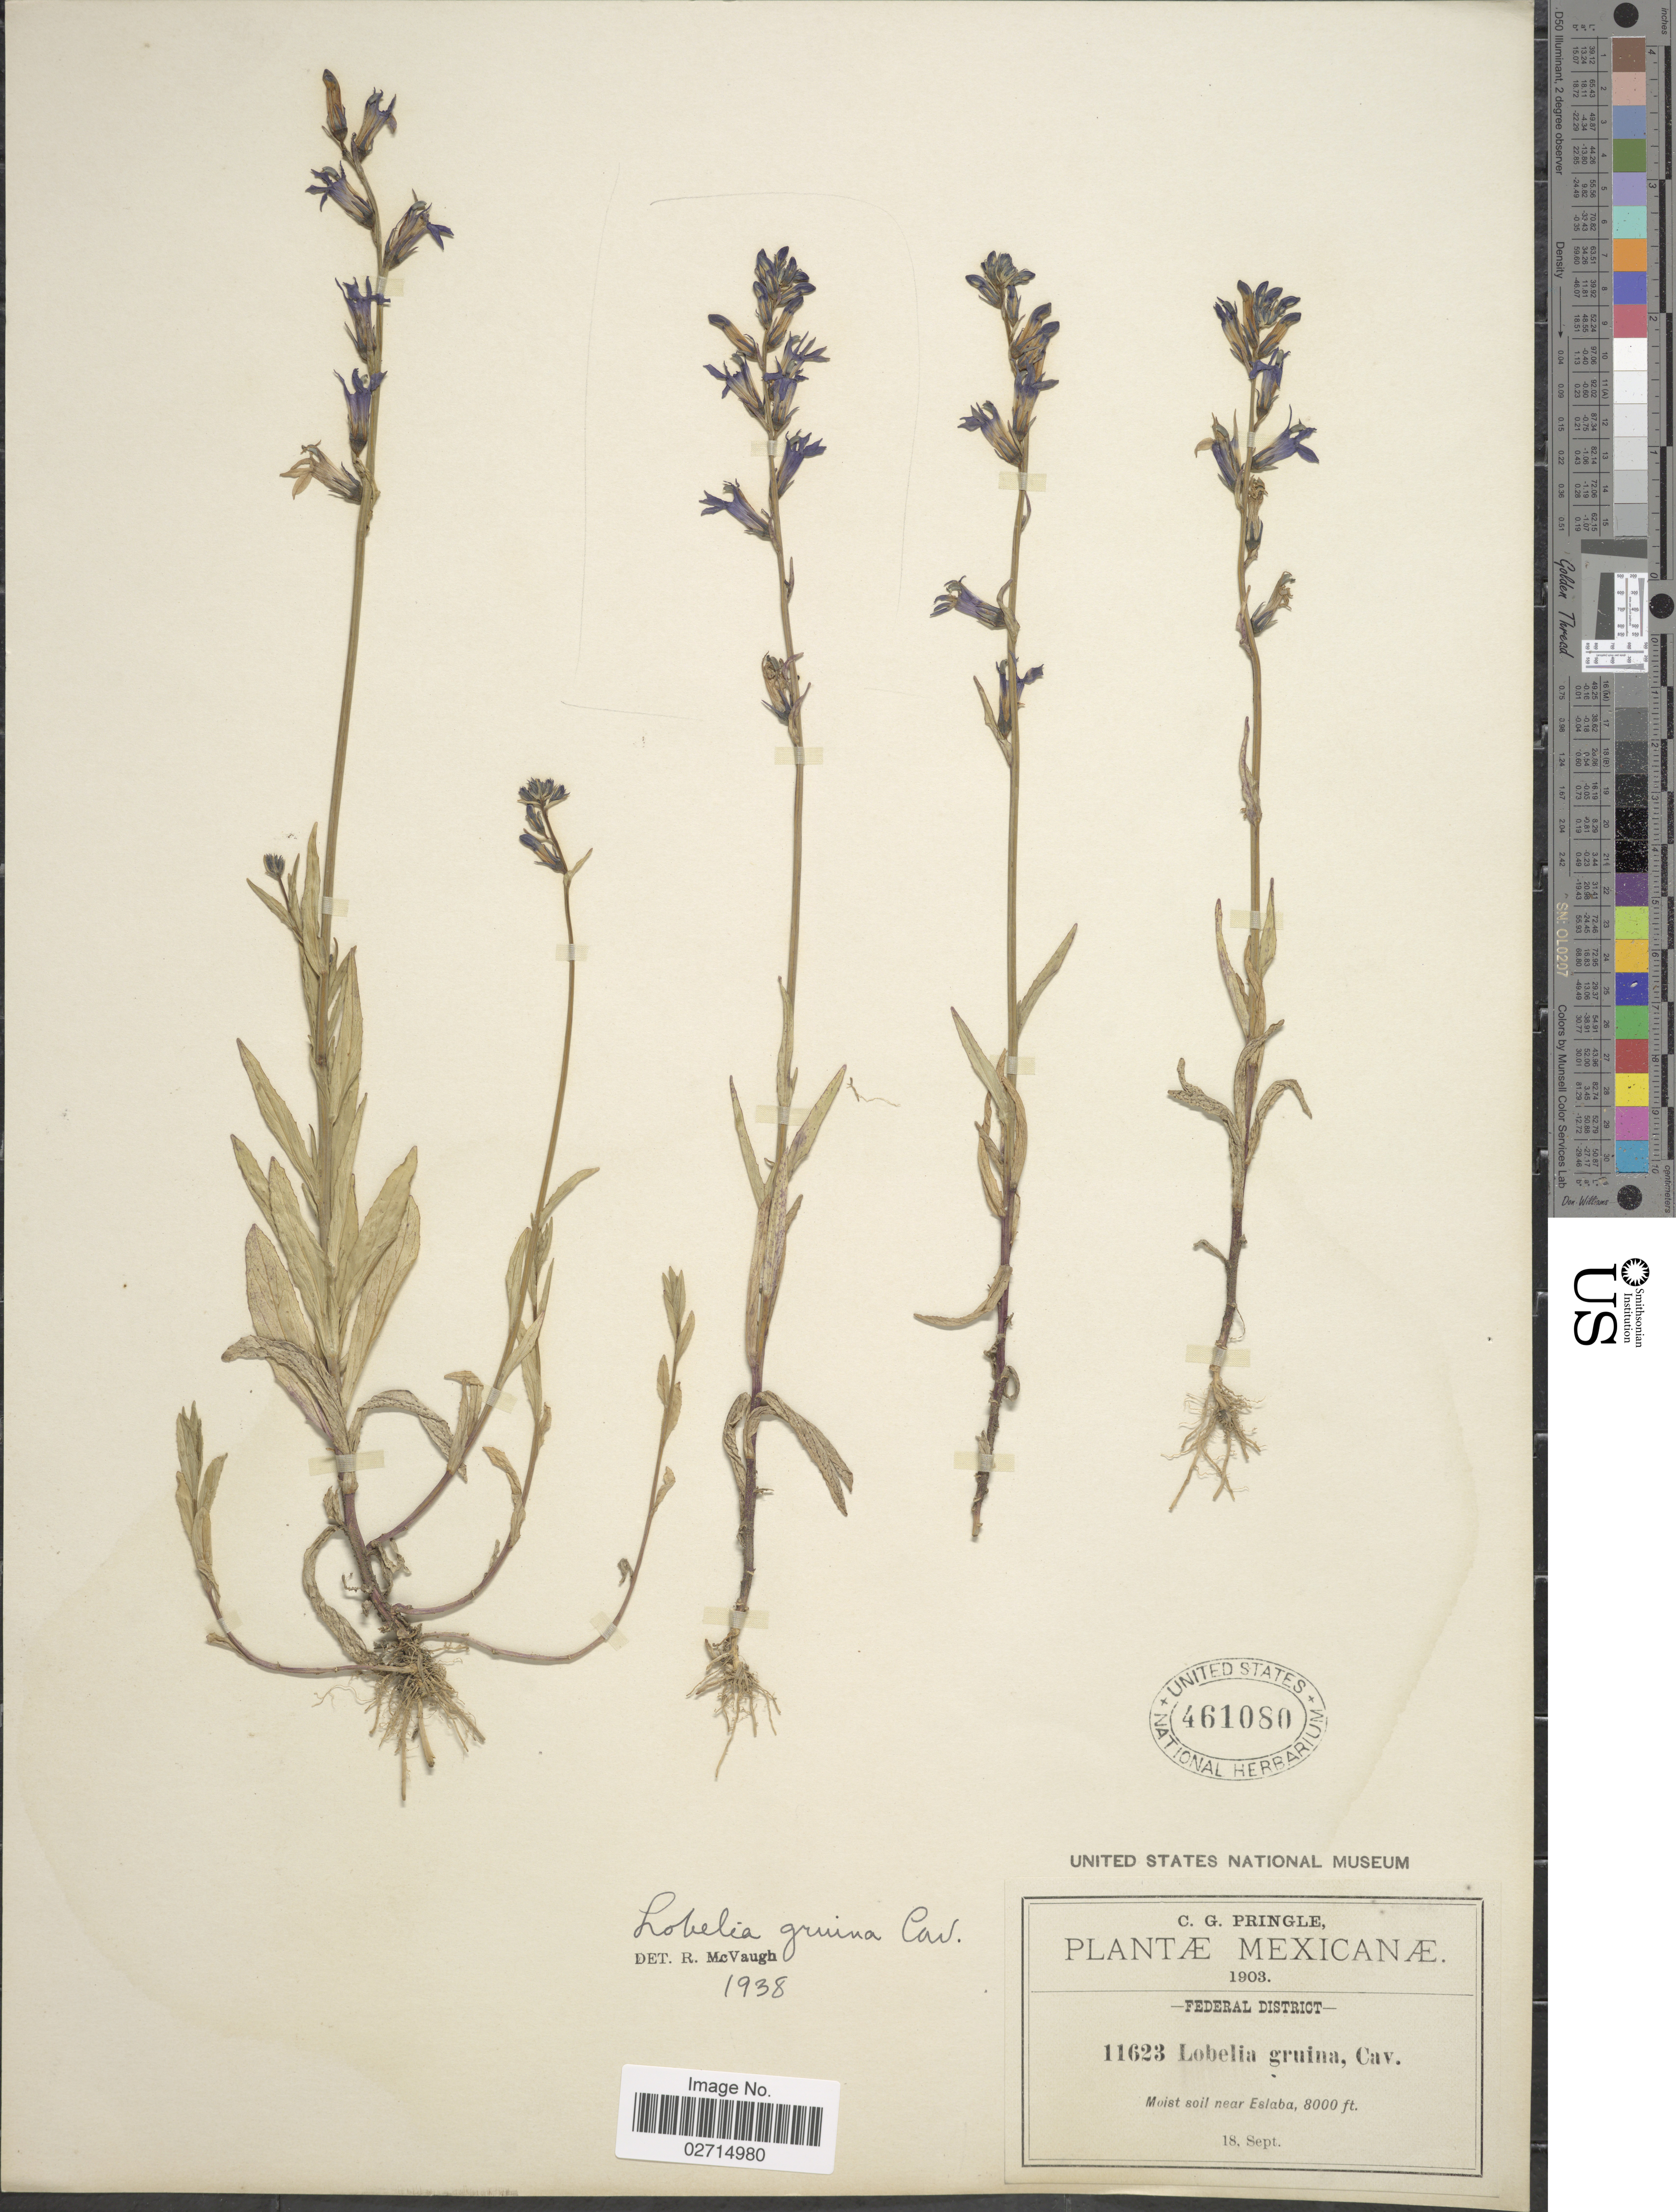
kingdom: Plantae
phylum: Tracheophyta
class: Magnoliopsida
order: Asterales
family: Campanulaceae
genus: Lobelia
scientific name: Lobelia gruina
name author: Cav.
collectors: C. G. Pringle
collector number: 11623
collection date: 1903-09-18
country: Mexico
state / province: Distrito Federal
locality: Federal District, Moist soil near Eslaba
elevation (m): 2438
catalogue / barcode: US 461080